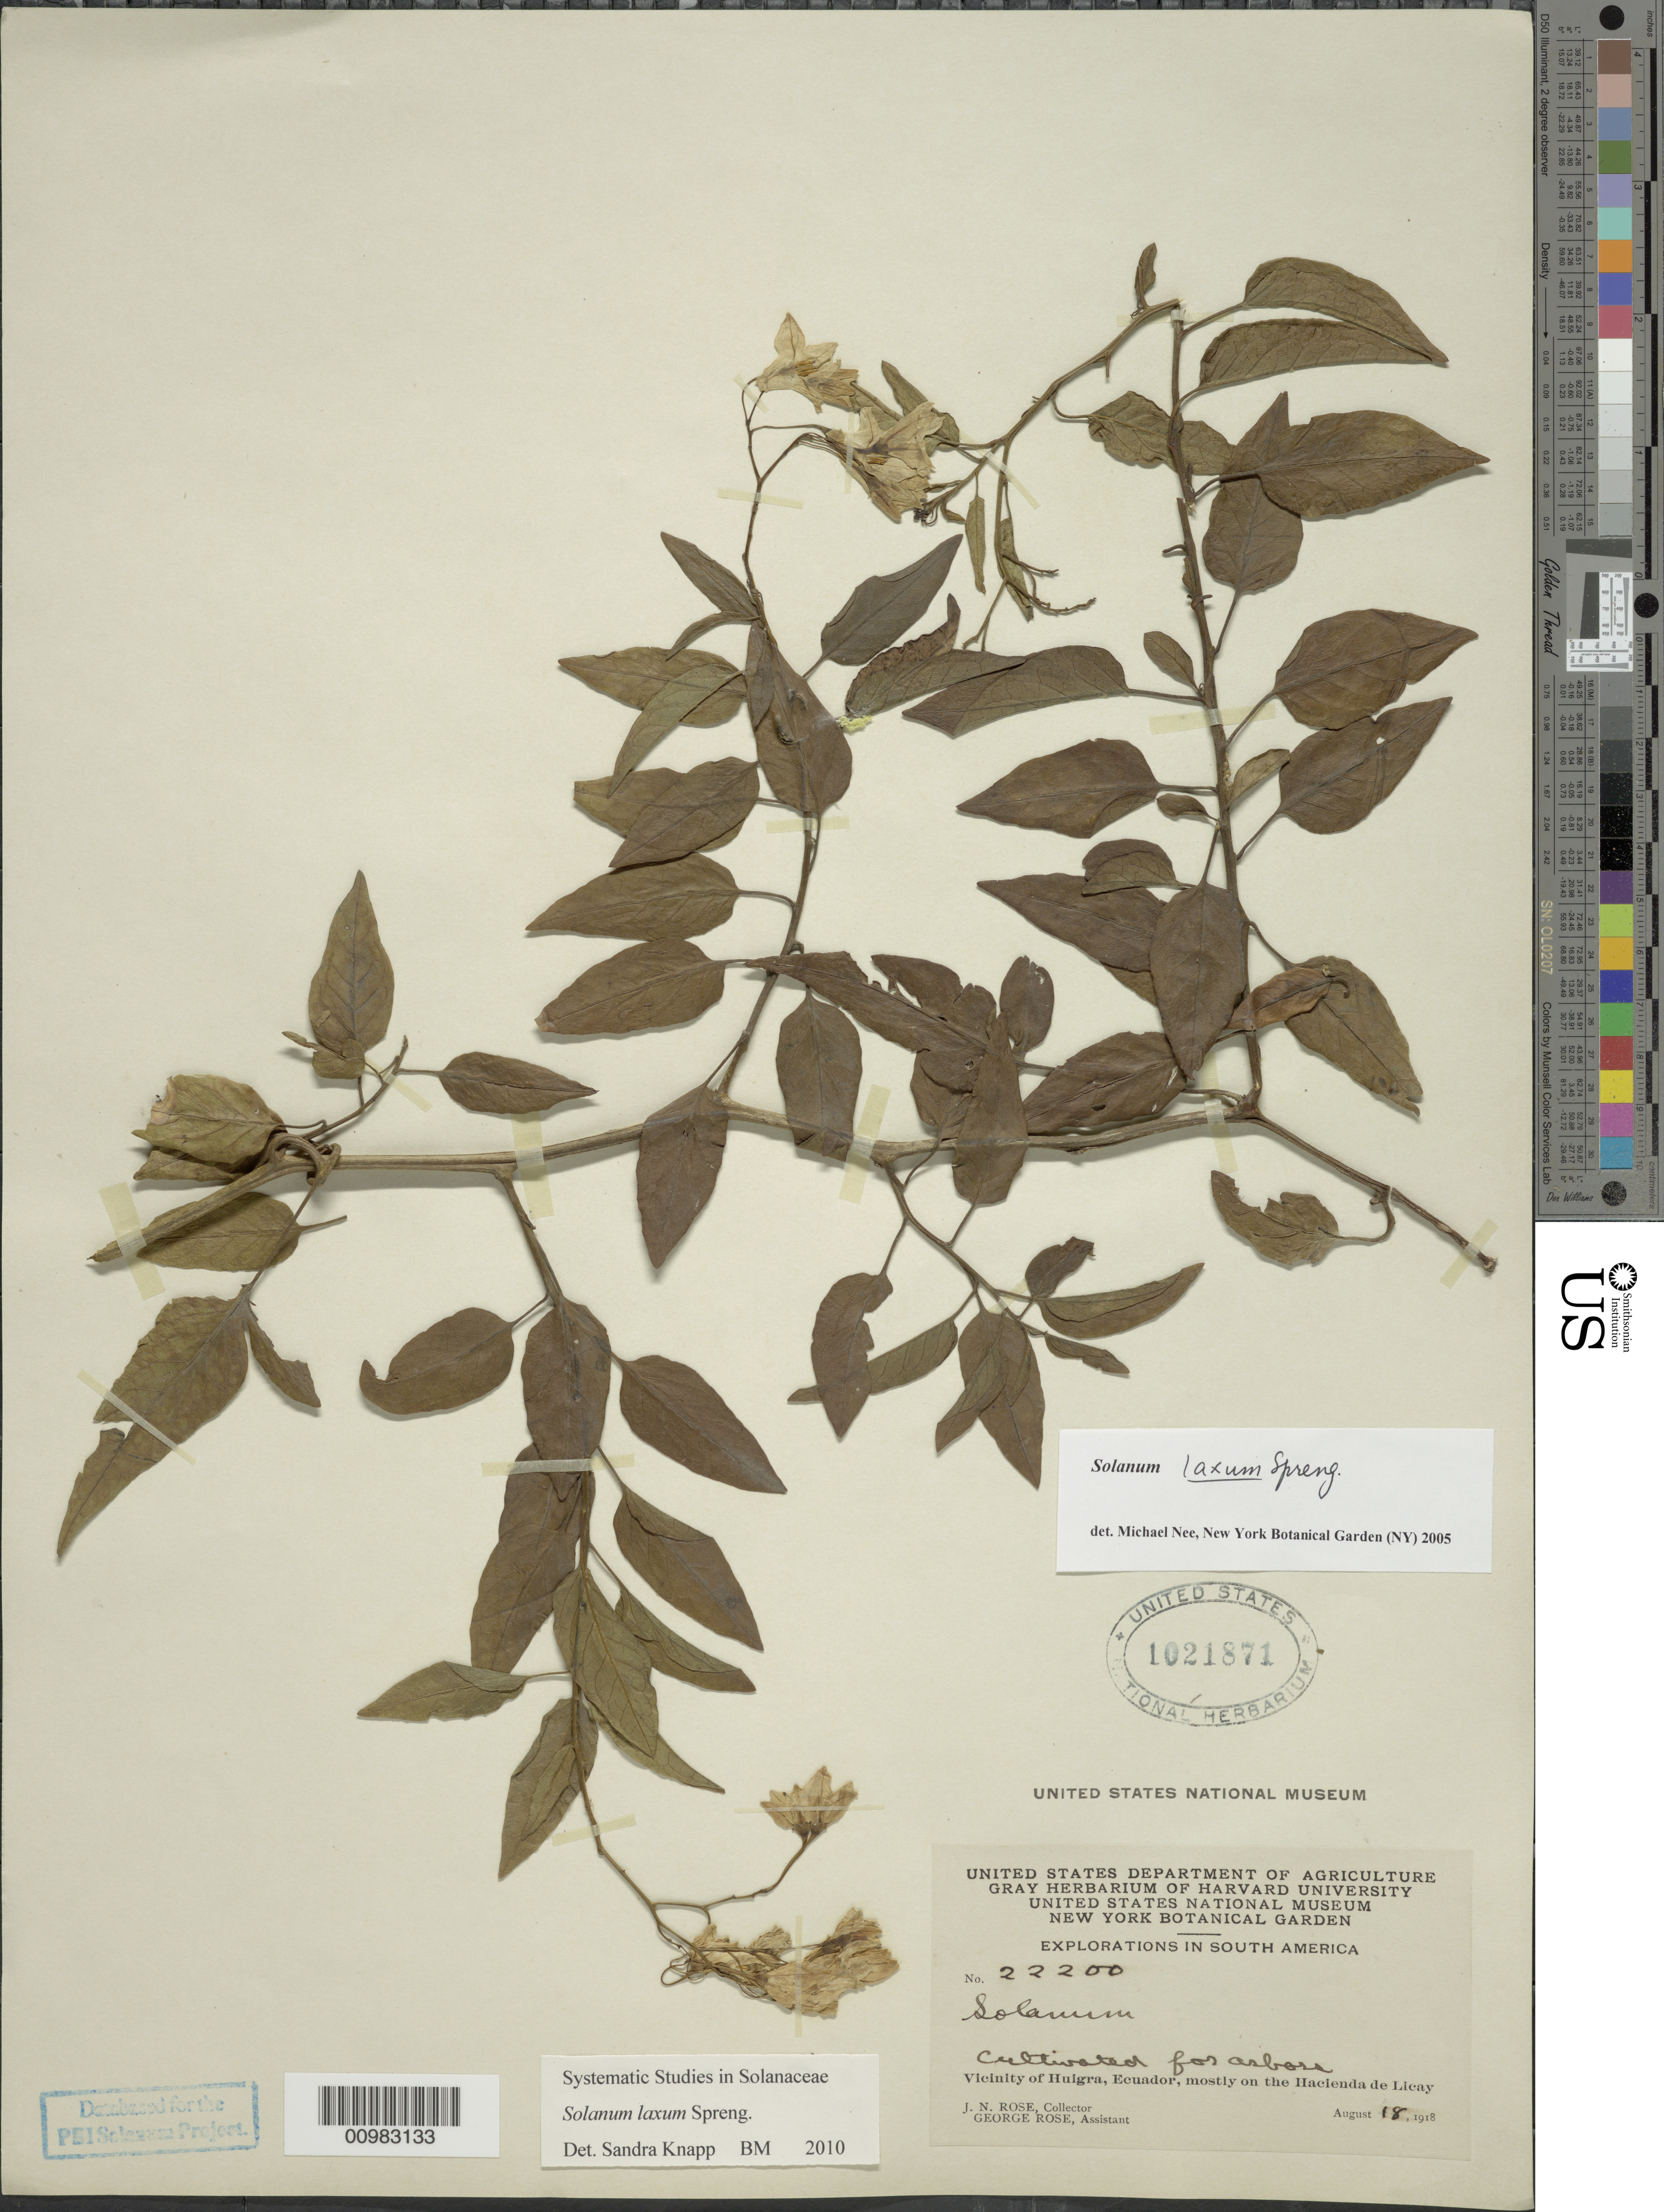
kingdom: Plantae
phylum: Tracheophyta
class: Magnoliopsida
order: Solanales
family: Solanaceae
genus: Solanum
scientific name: Solanum laxum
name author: Spreng.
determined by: Knapp, S. D.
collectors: J. N. Rose & G. Rose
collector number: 22200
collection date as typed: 18 Aug 1918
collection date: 1918-08-18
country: Ecuador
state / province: Chimborazo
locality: mostly on Hacienda Licay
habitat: cultivated for arbors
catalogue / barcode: US 1021871